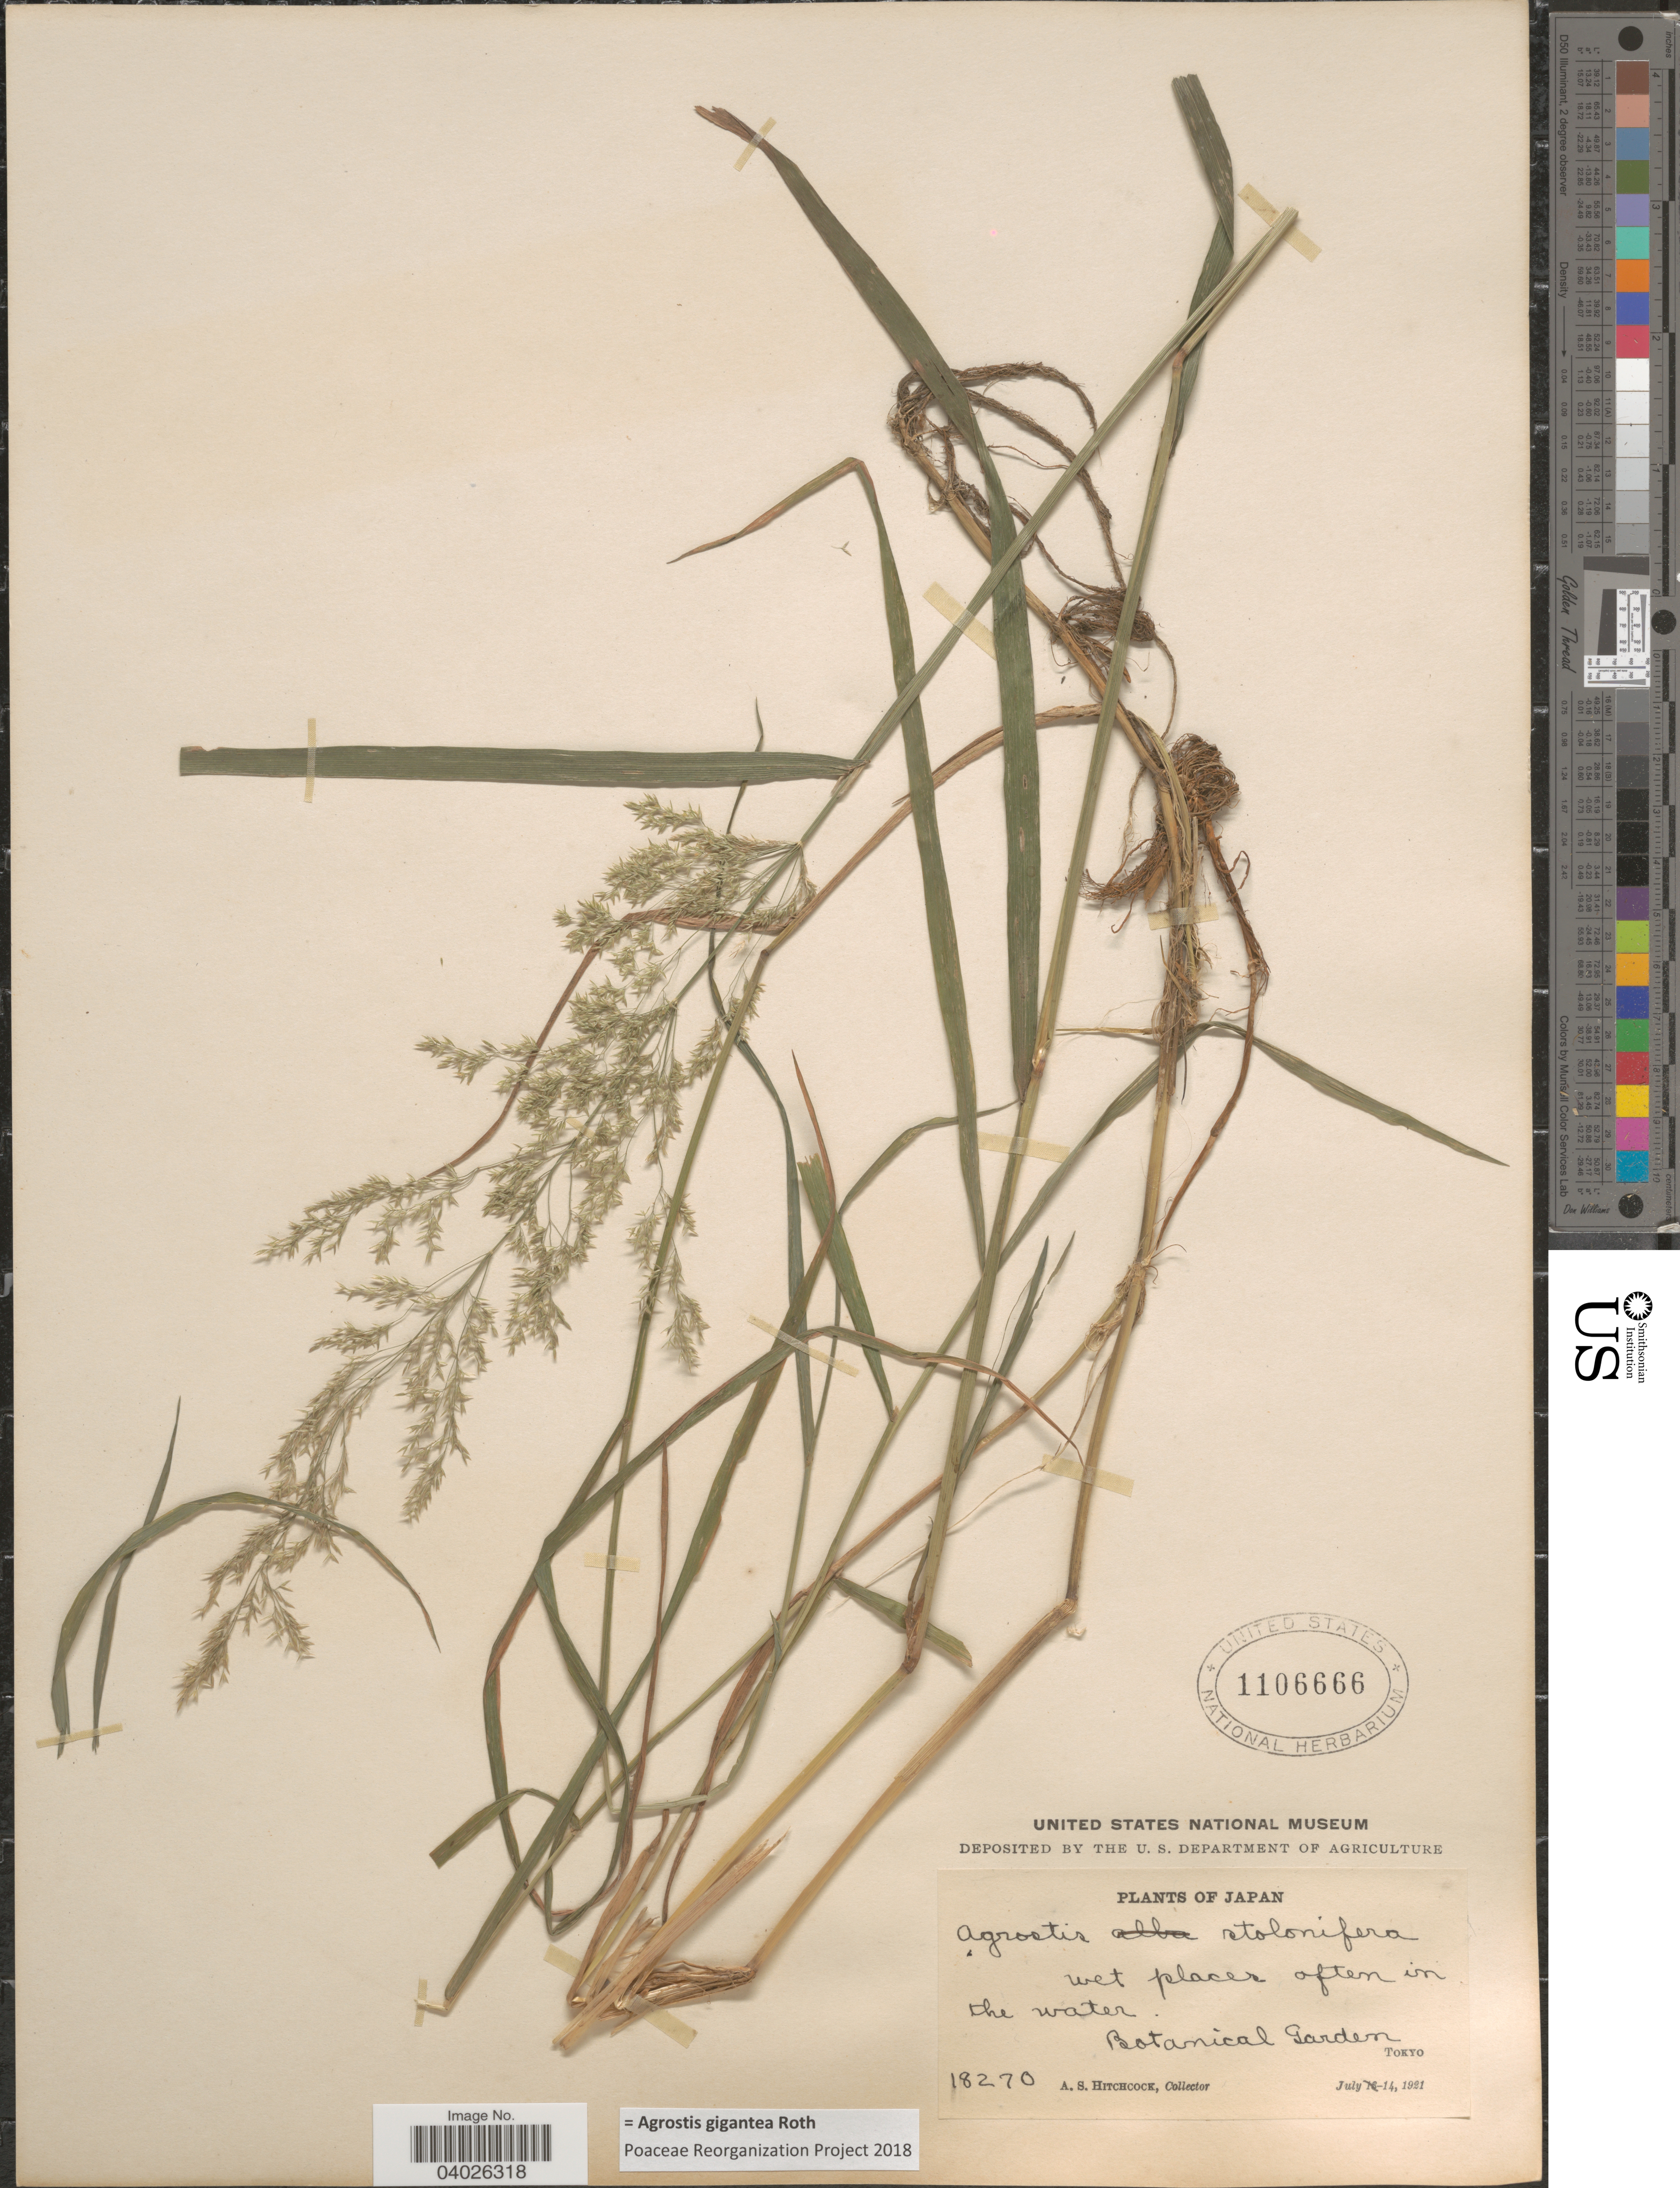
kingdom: Plantae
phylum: Tracheophyta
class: Liliopsida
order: Poales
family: Poaceae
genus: Agrostis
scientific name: Agrostis gigantea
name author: Roth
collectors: A. S. Hitchcock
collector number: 18270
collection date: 1921-07-14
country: Japan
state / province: Tokyo, Federal City of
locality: Botanical Garden. Tokyo.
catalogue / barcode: US 1106666